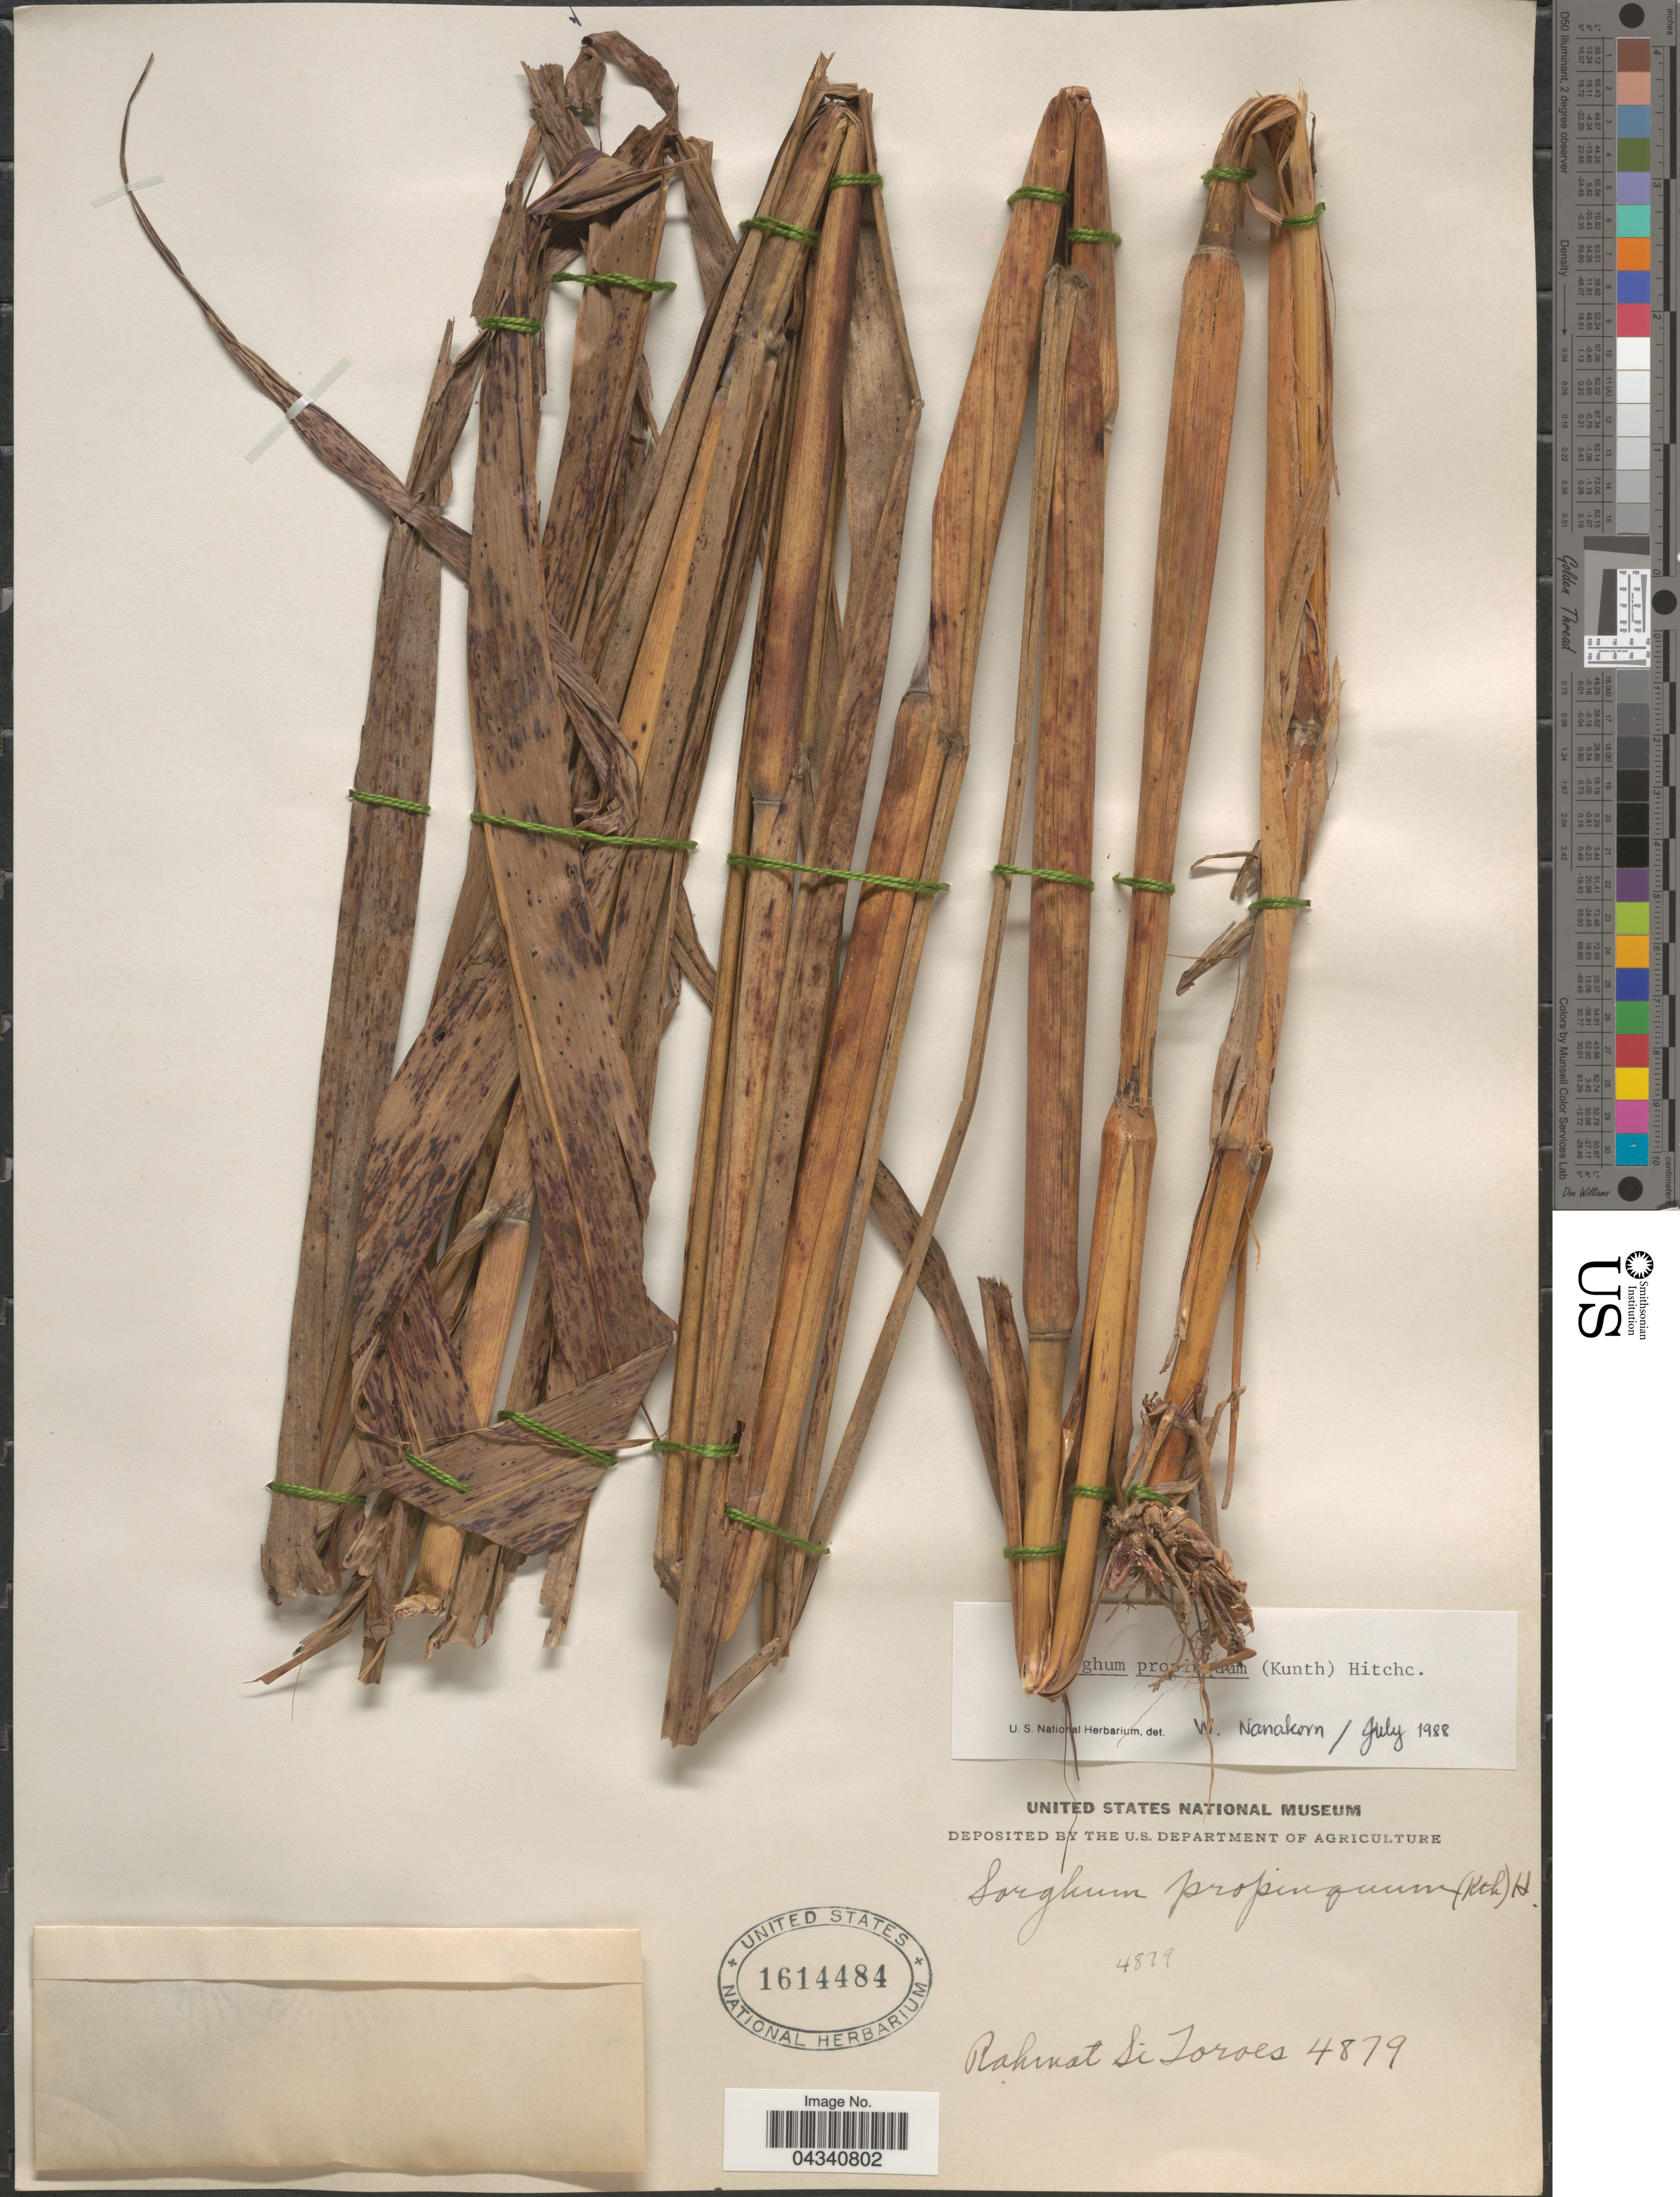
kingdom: Plantae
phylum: Tracheophyta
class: Liliopsida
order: Poales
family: Poaceae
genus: Sorghum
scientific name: Sorghum propinquum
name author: (Kunth) Hitchc.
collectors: Rahmat Si Boeea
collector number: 4879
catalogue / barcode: US 1614484